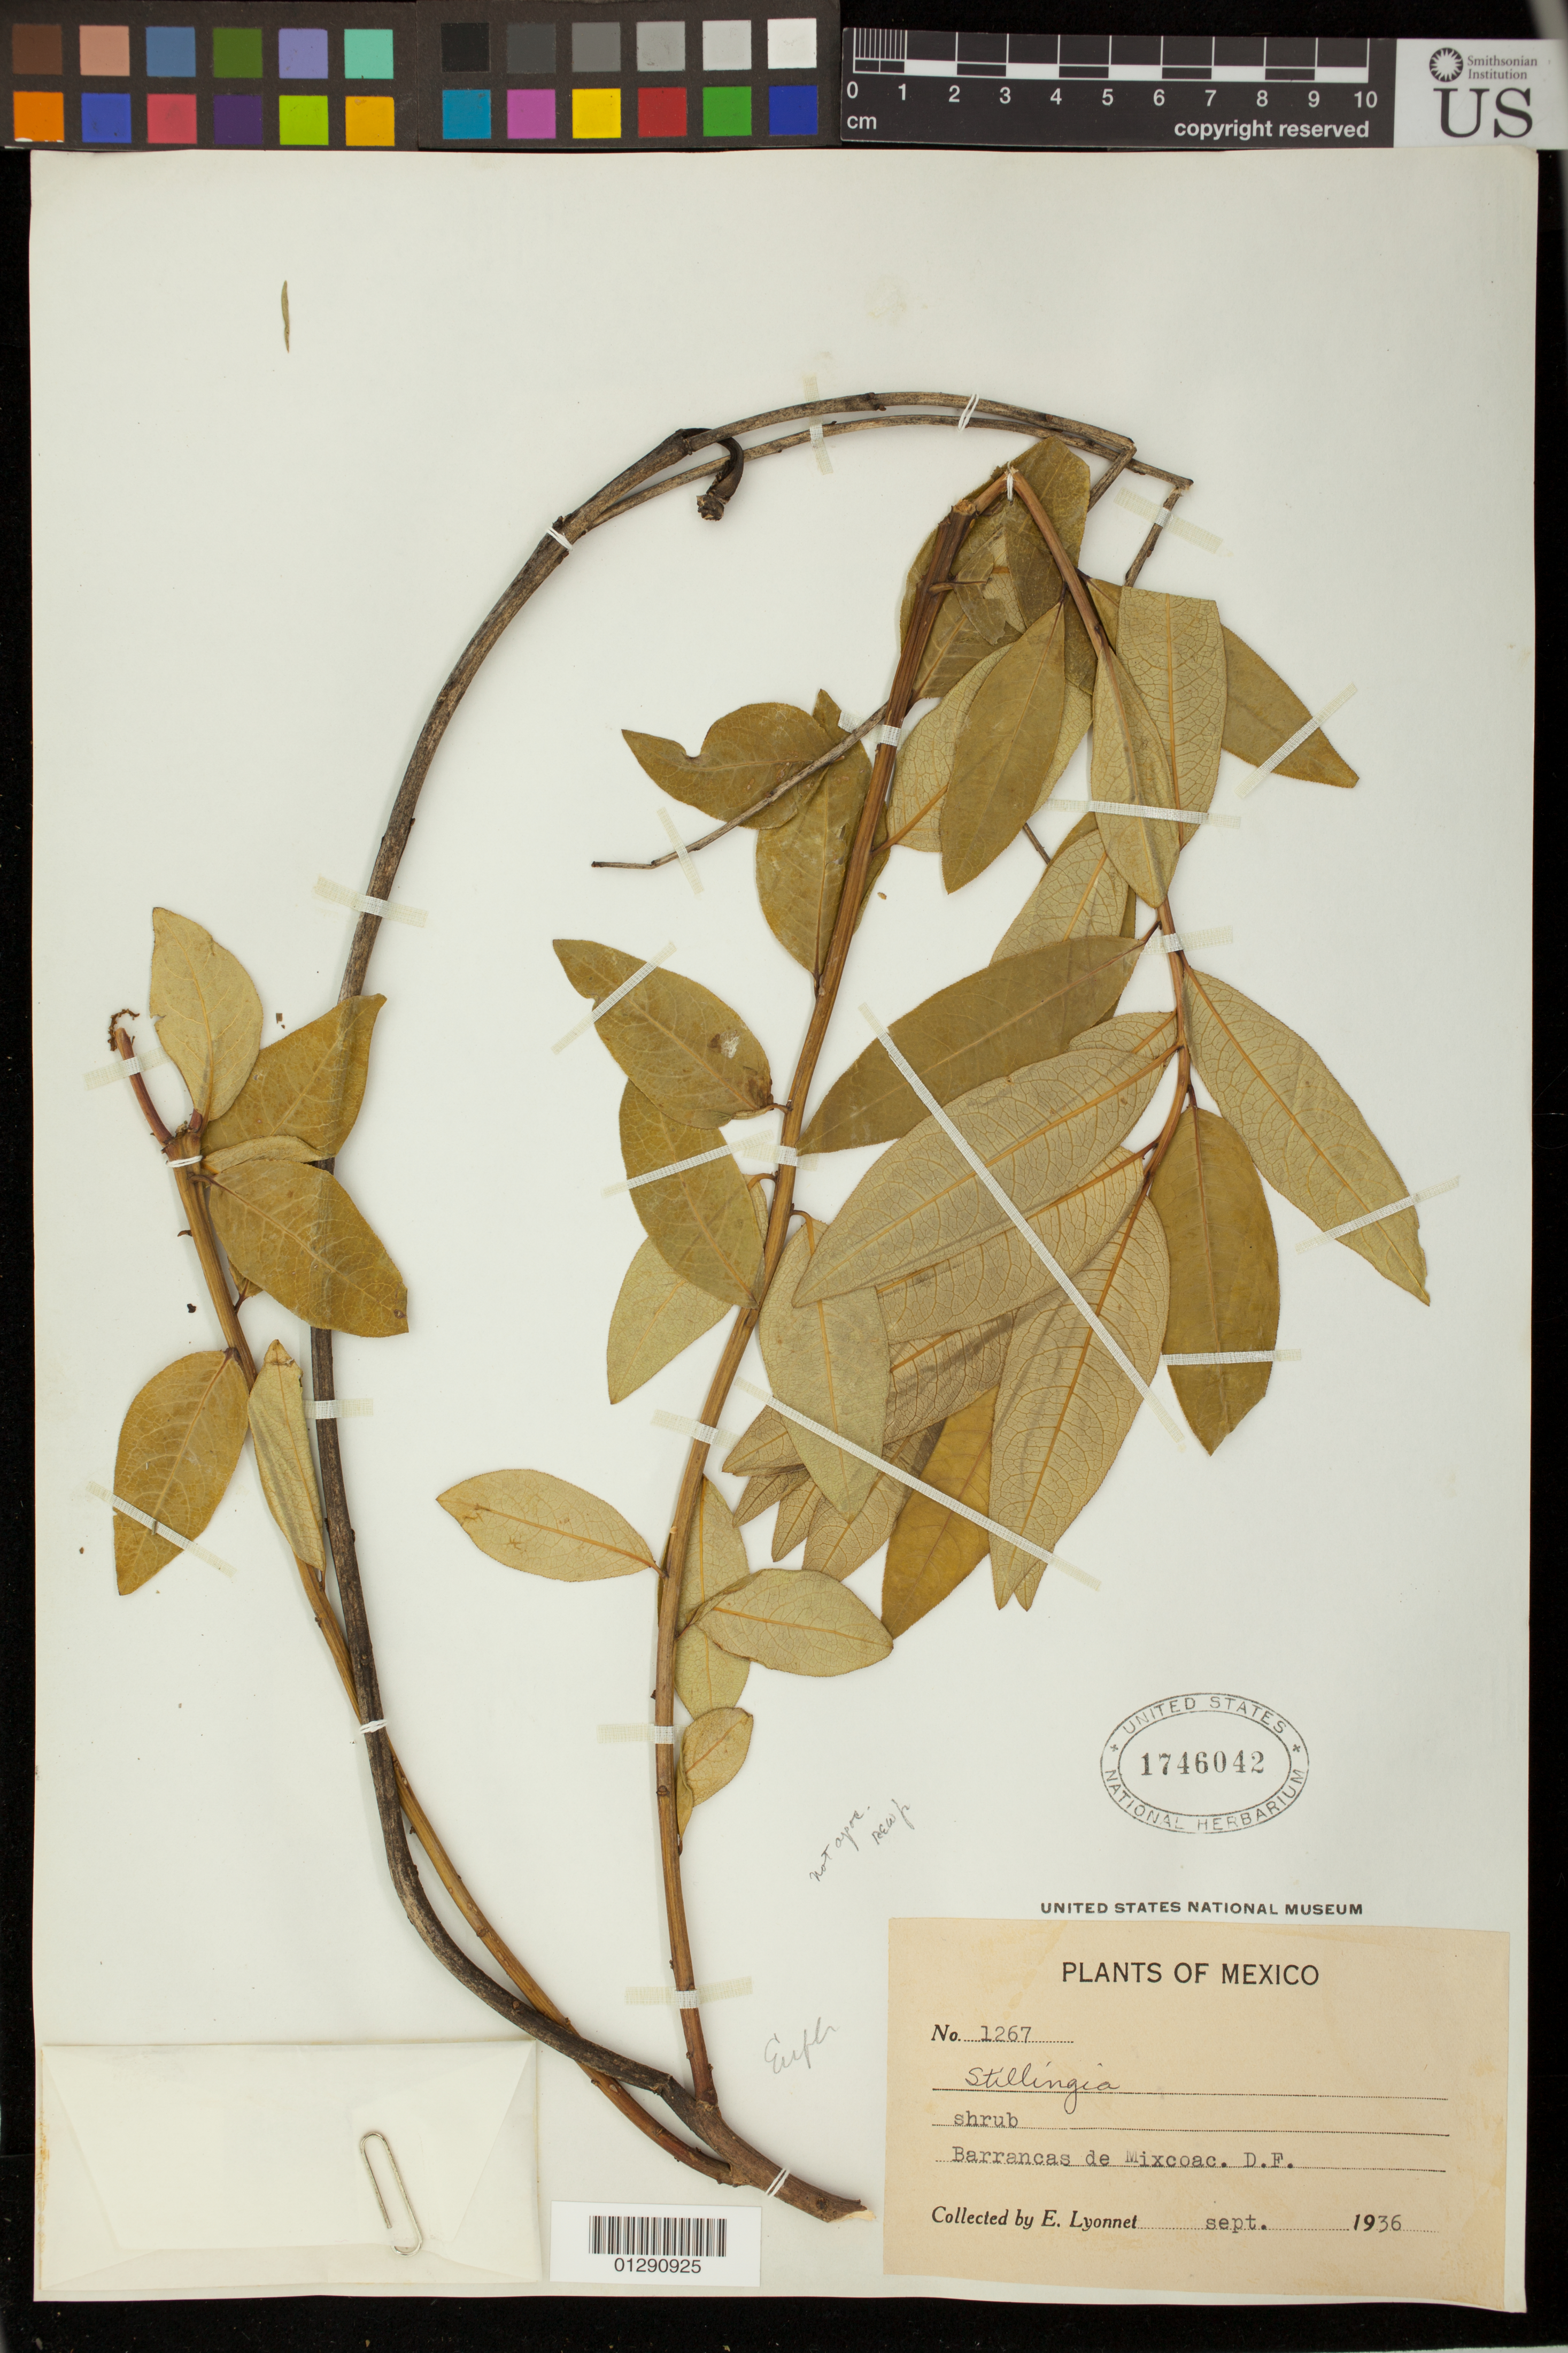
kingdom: Plantae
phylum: Tracheophyta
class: Magnoliopsida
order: Malpighiales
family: Euphorbiaceae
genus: Stillingia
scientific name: Stillingia sp.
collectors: E. Lyonnel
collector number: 1267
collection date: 1936-09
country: Mexico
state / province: Distrito Federal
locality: Barrancas de Mixcoac.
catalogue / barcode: US 1746042